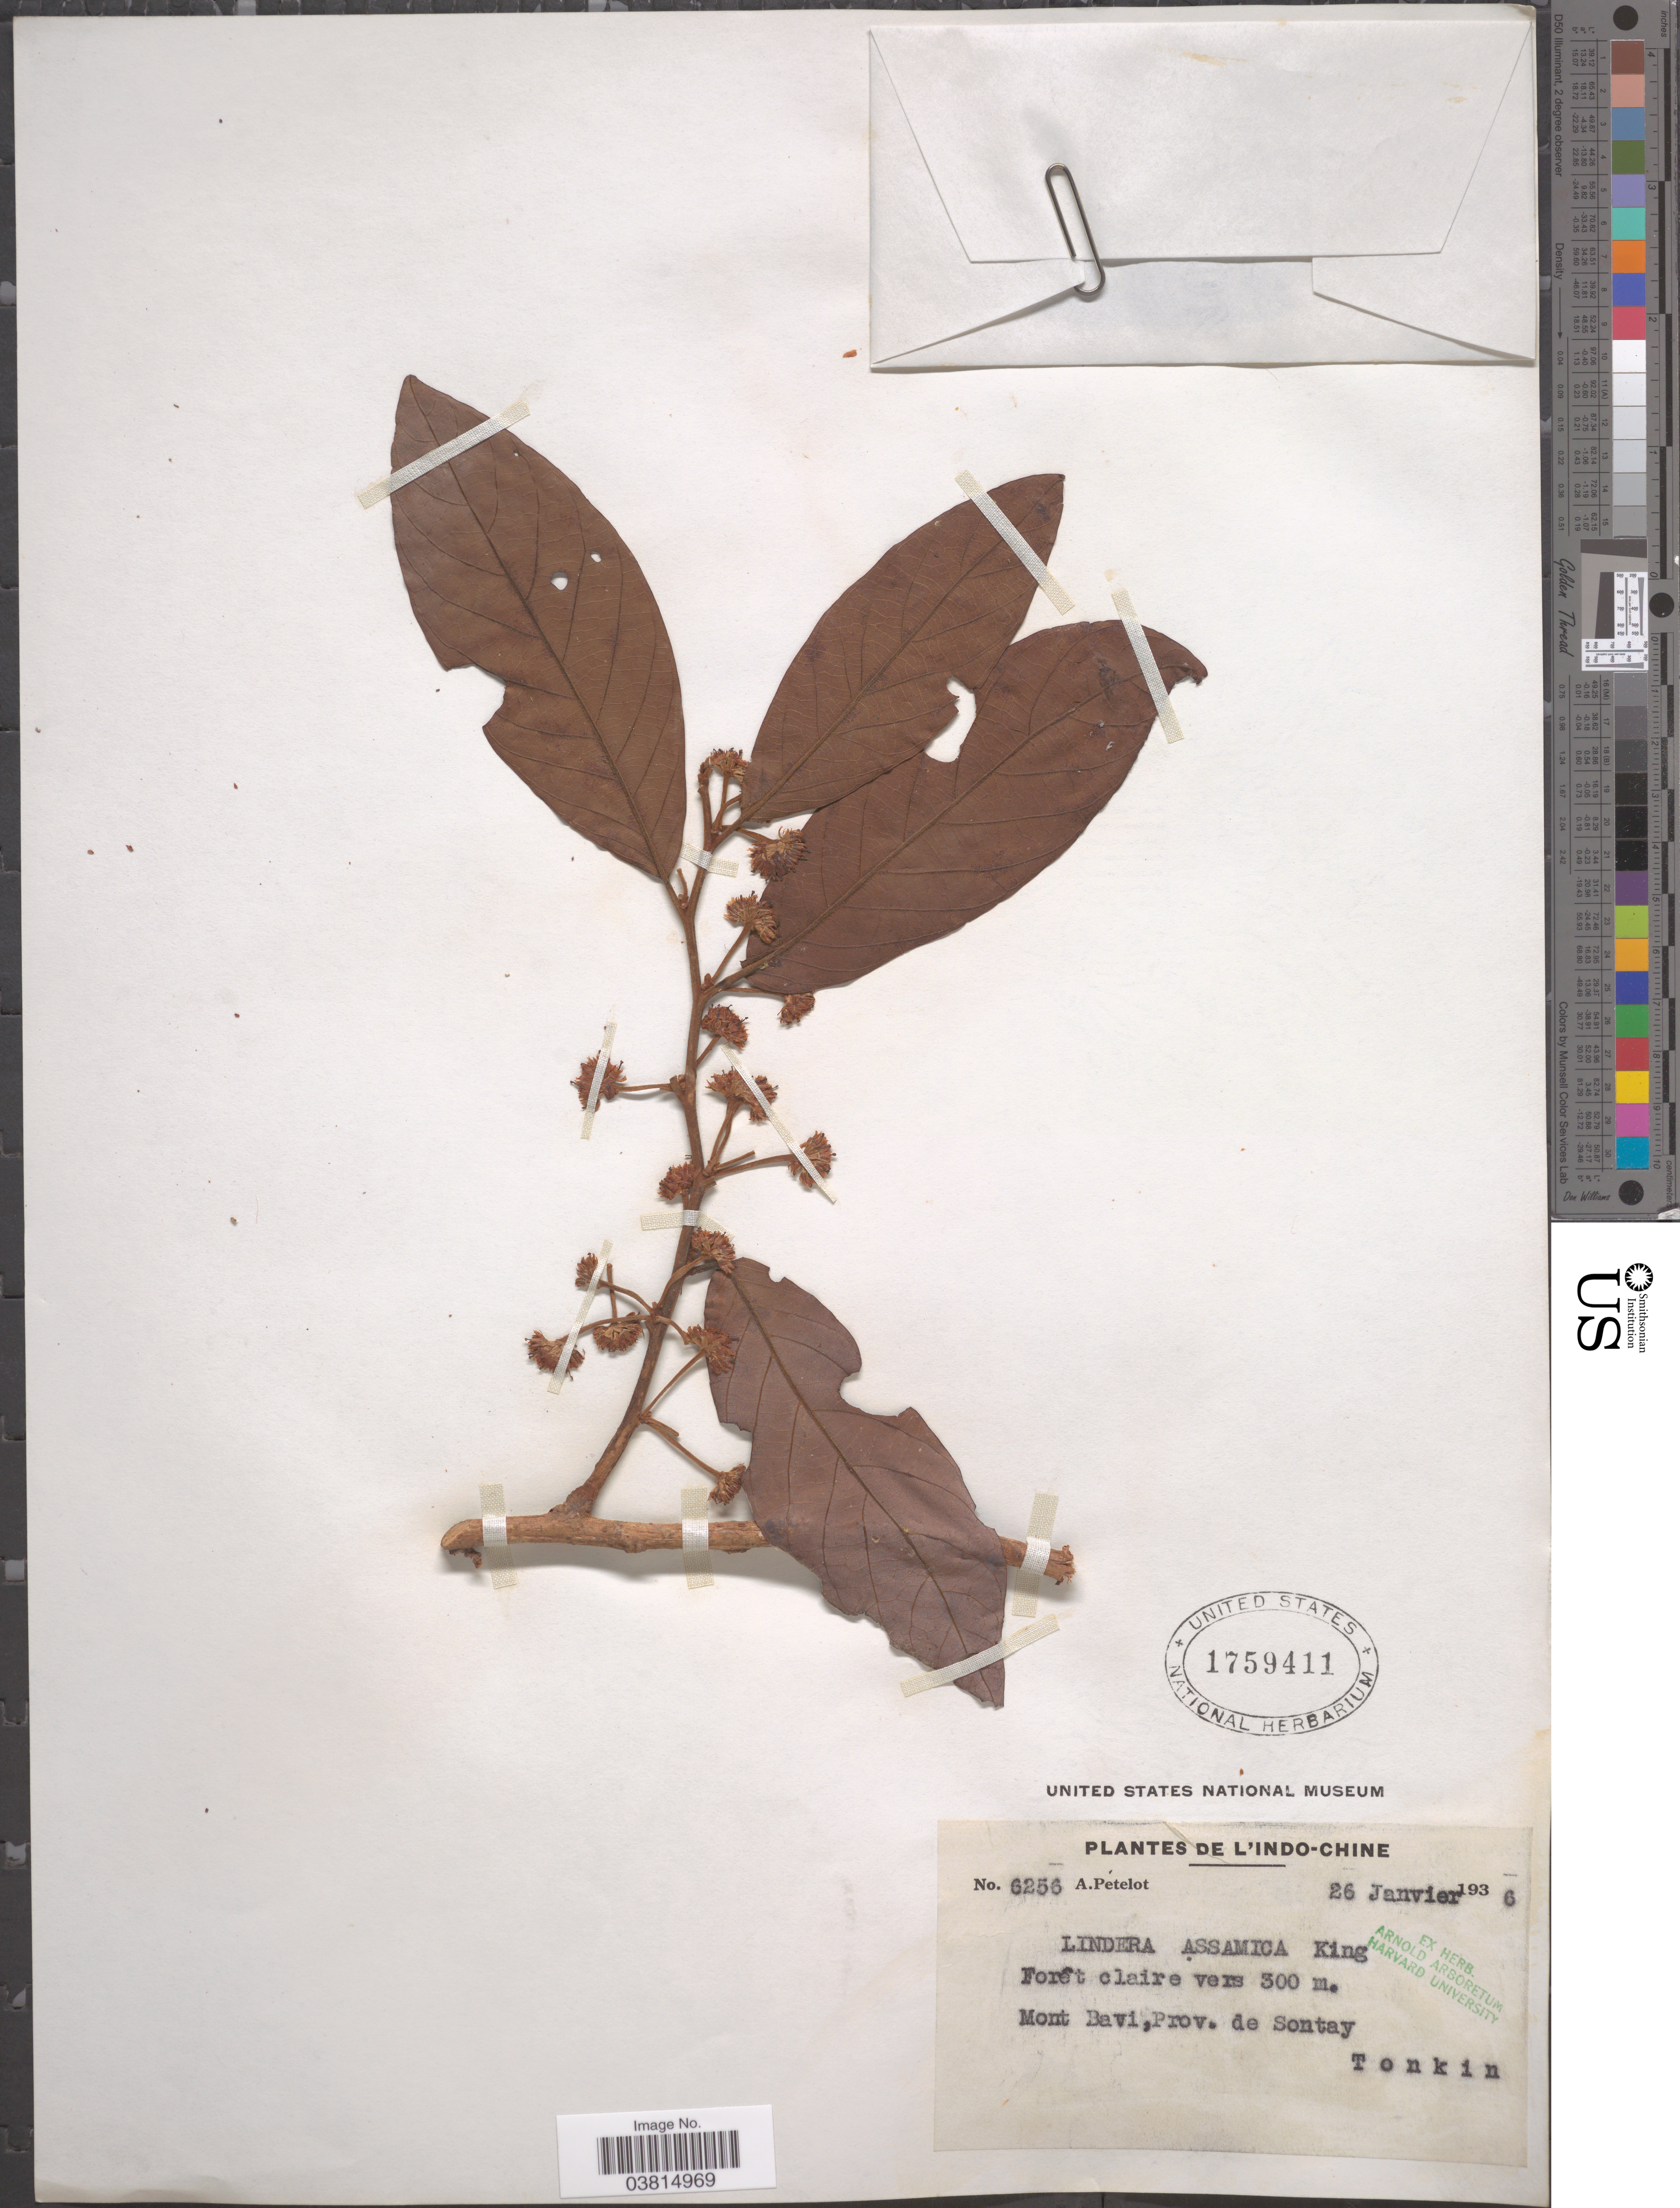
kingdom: Plantae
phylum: Tracheophyta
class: Magnoliopsida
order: Laurales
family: Lauraceae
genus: Lindera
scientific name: Lindera assamica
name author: (Meisn.) Kurz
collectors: A. Petelot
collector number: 6256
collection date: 1936-01-26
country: Vietnam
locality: L'Indo-Chine. Mont Bavi, Prov. de Sontay. Tonkin.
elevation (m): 300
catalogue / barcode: US 1759411